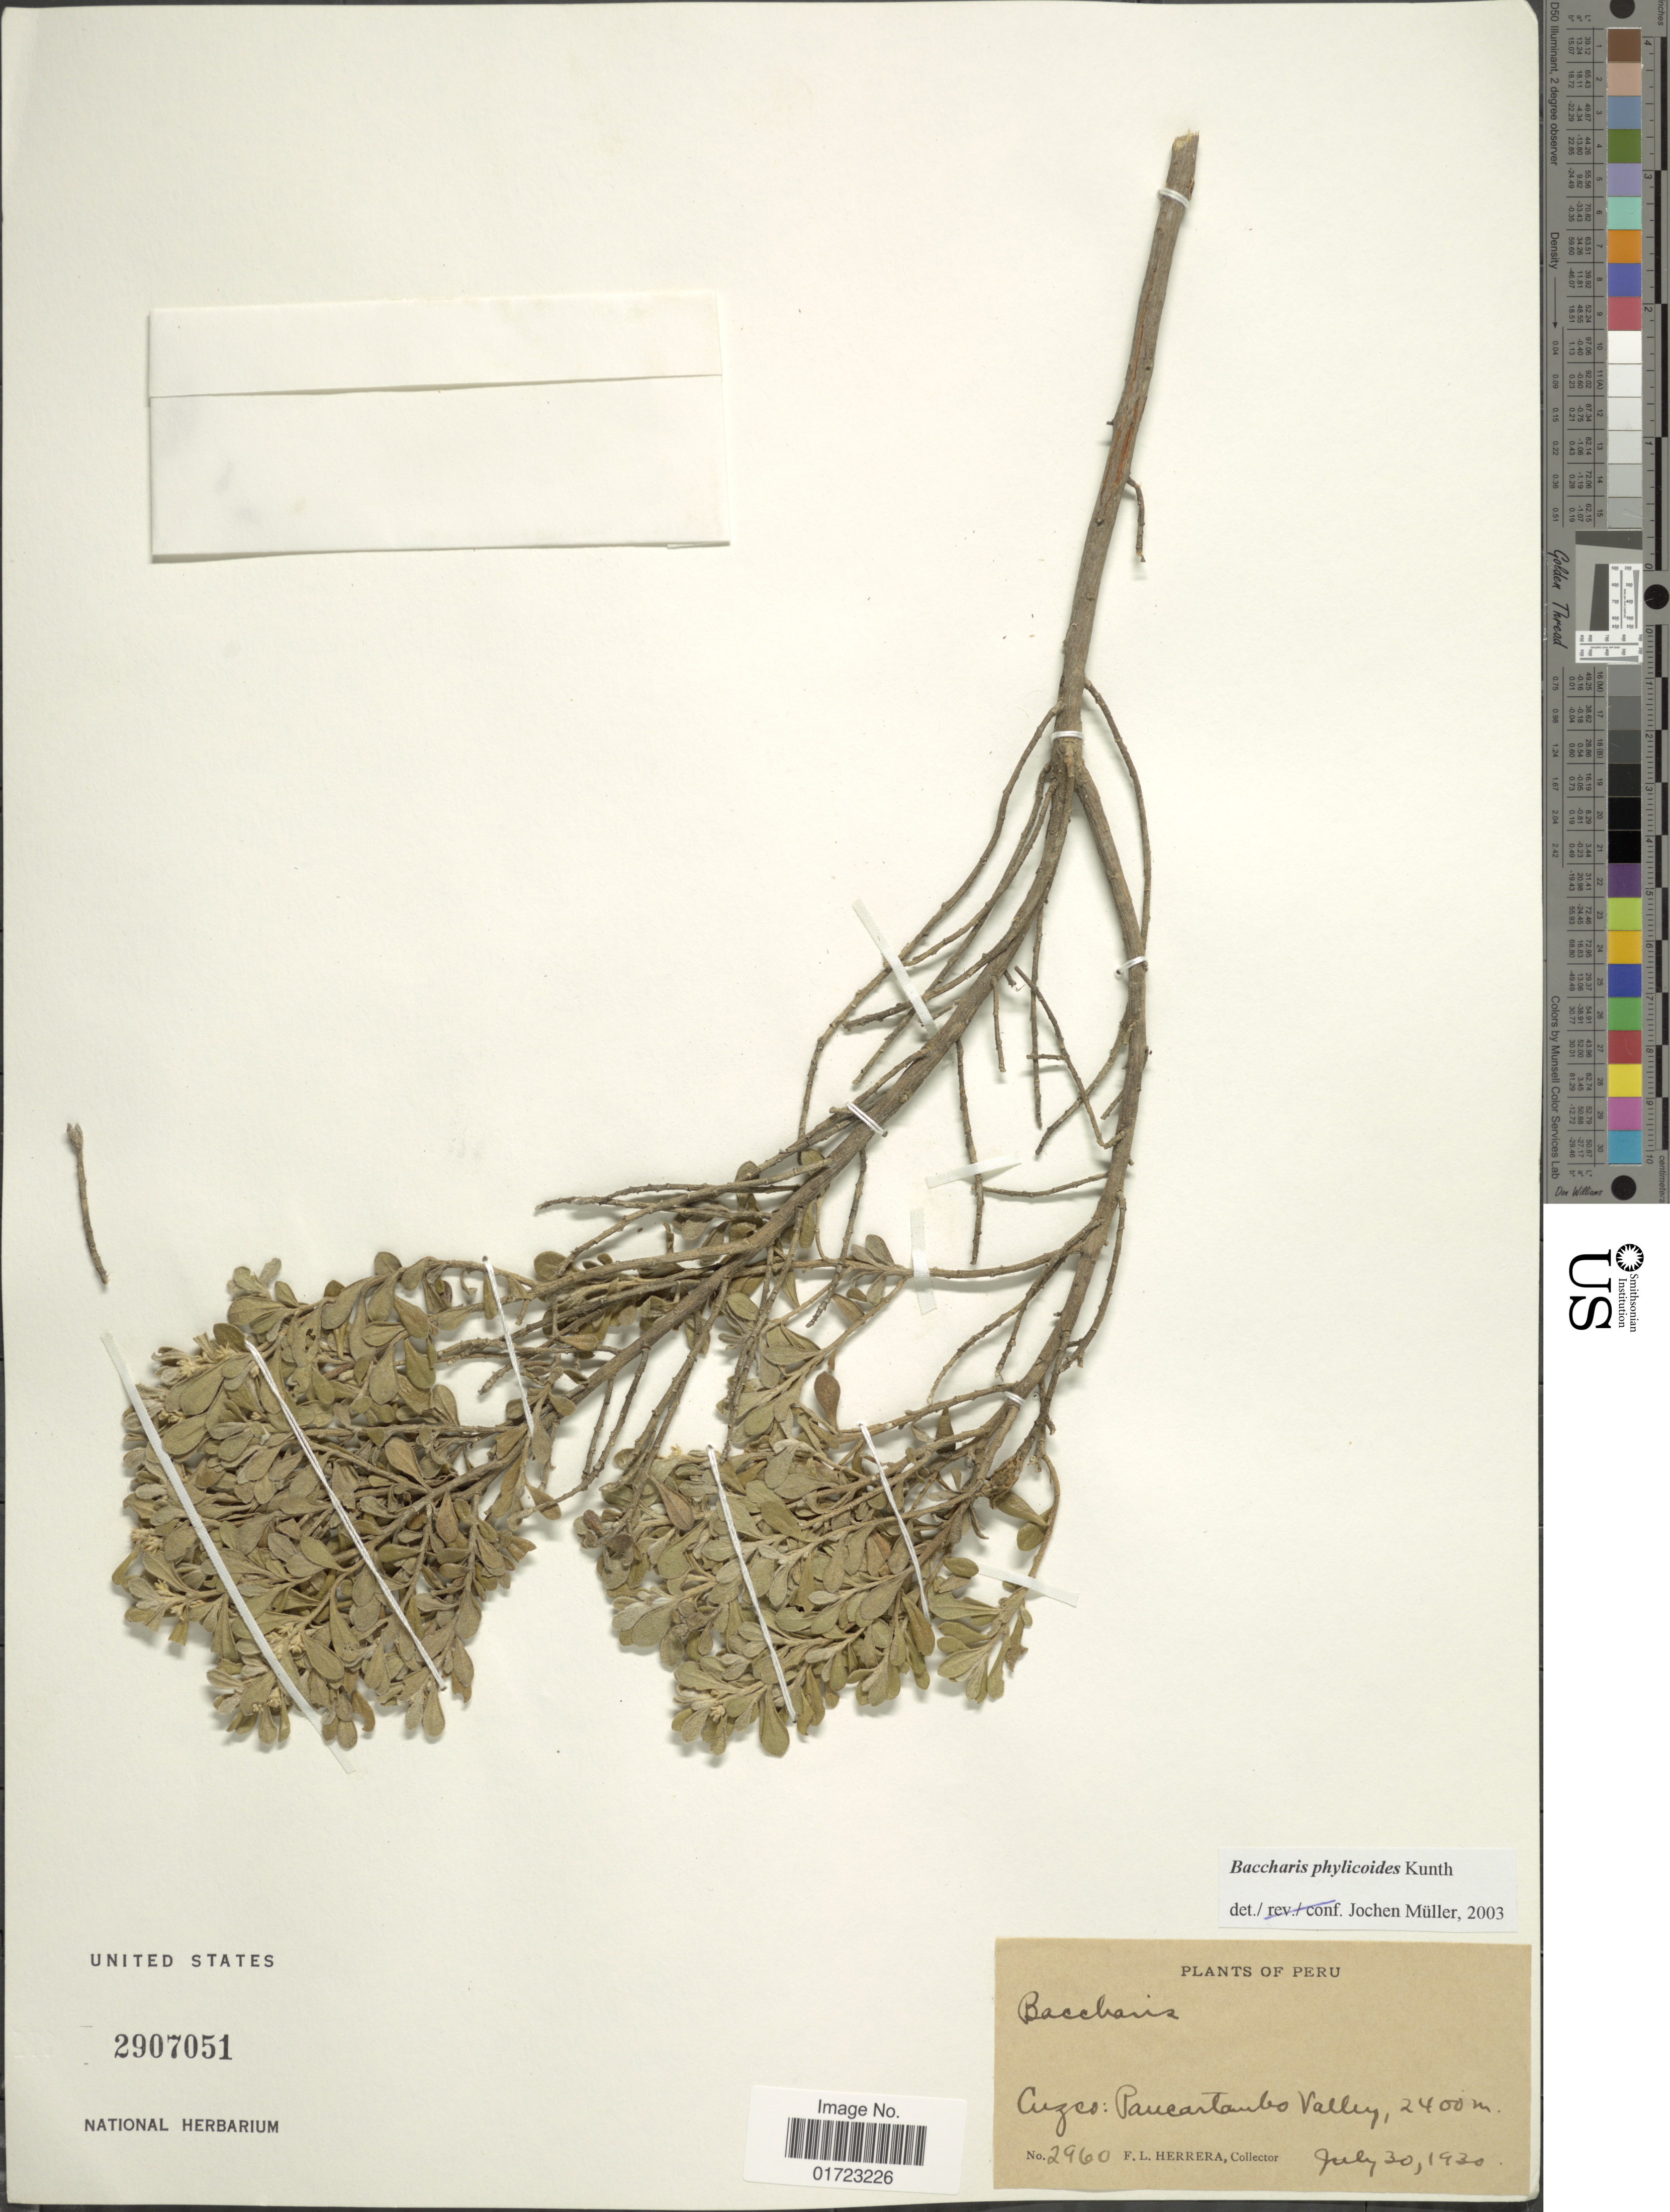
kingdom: Plantae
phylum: Tracheophyta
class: Magnoliopsida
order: Asterales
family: Asteraceae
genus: Baccharis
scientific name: Baccharis phylicoides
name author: Kunth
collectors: F. L. Herrera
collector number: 2960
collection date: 1930-07-30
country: Peru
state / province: Cusco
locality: Cuzoc: Paucartambo Valley.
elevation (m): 2400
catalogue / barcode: US 2907051